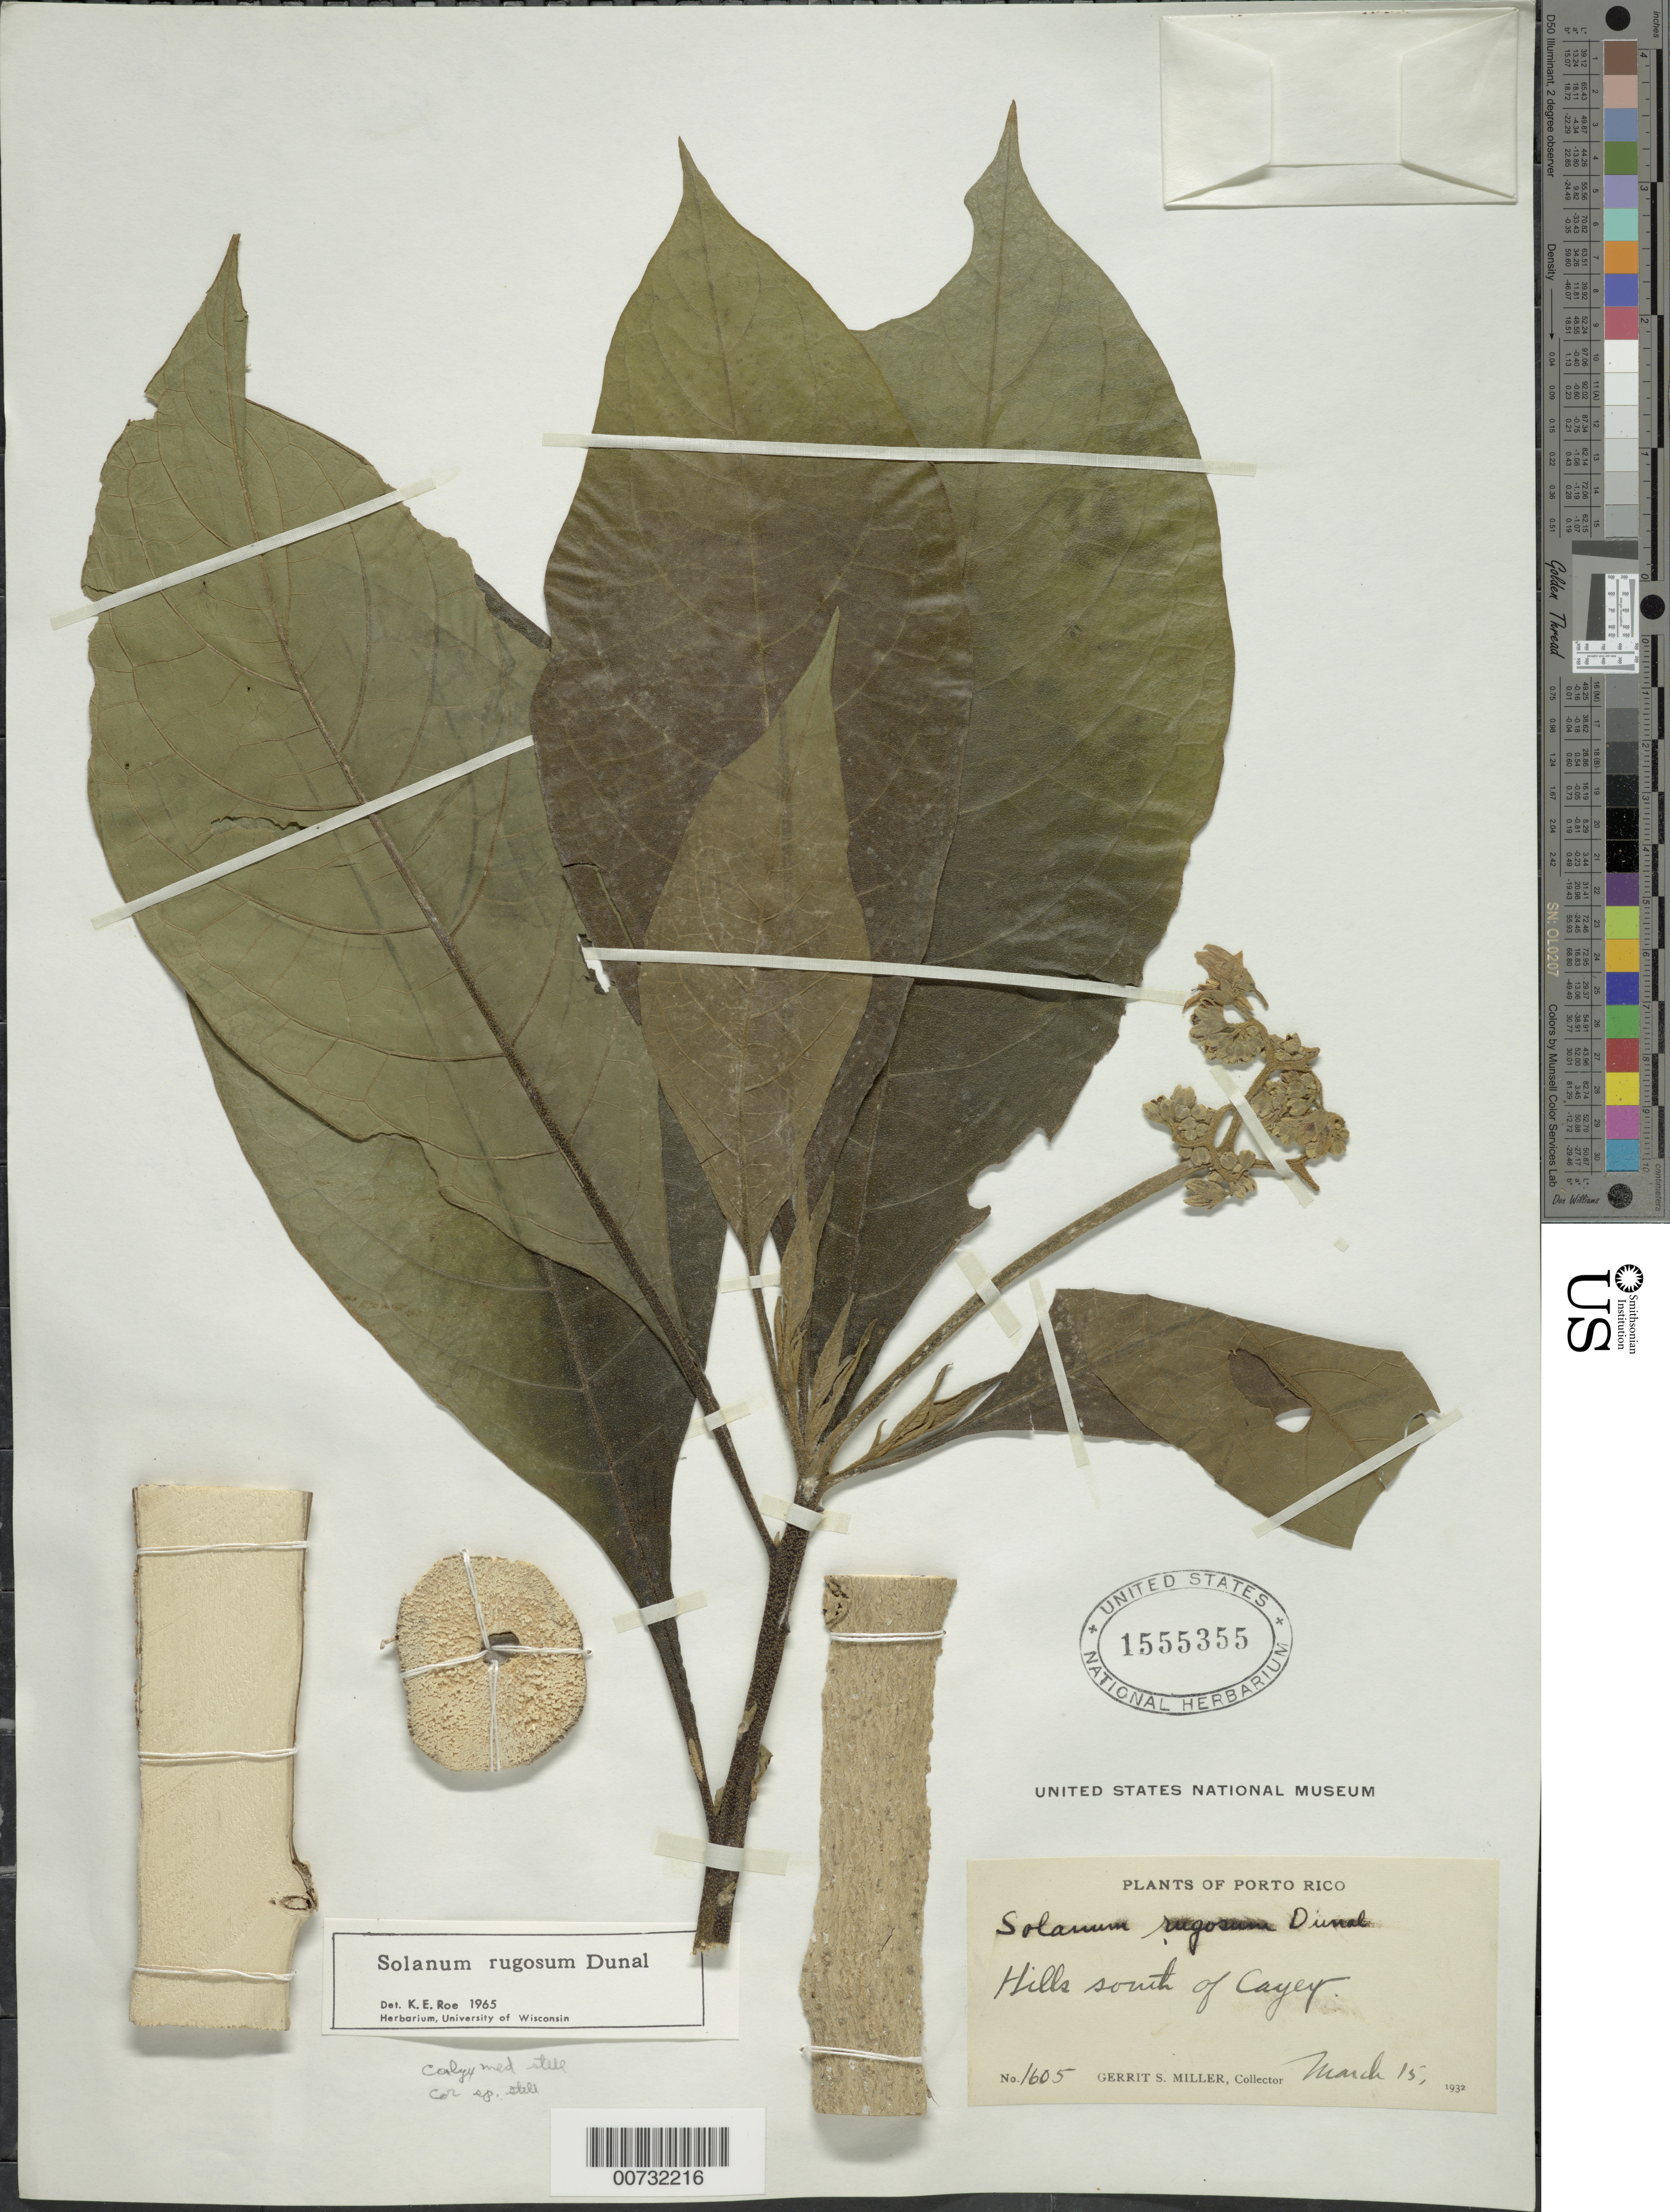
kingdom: Plantae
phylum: Tracheophyta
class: Magnoliopsida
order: Solanales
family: Solanaceae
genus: Solanum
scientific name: Solanum rugosum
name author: Dunal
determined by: Roe, K. E.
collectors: G. S. Miller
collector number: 1605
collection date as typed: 15 Mar 1932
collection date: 1932-03-15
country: Puerto Rico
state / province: Cayey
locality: Cayey, S of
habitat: Hills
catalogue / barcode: US 1555355